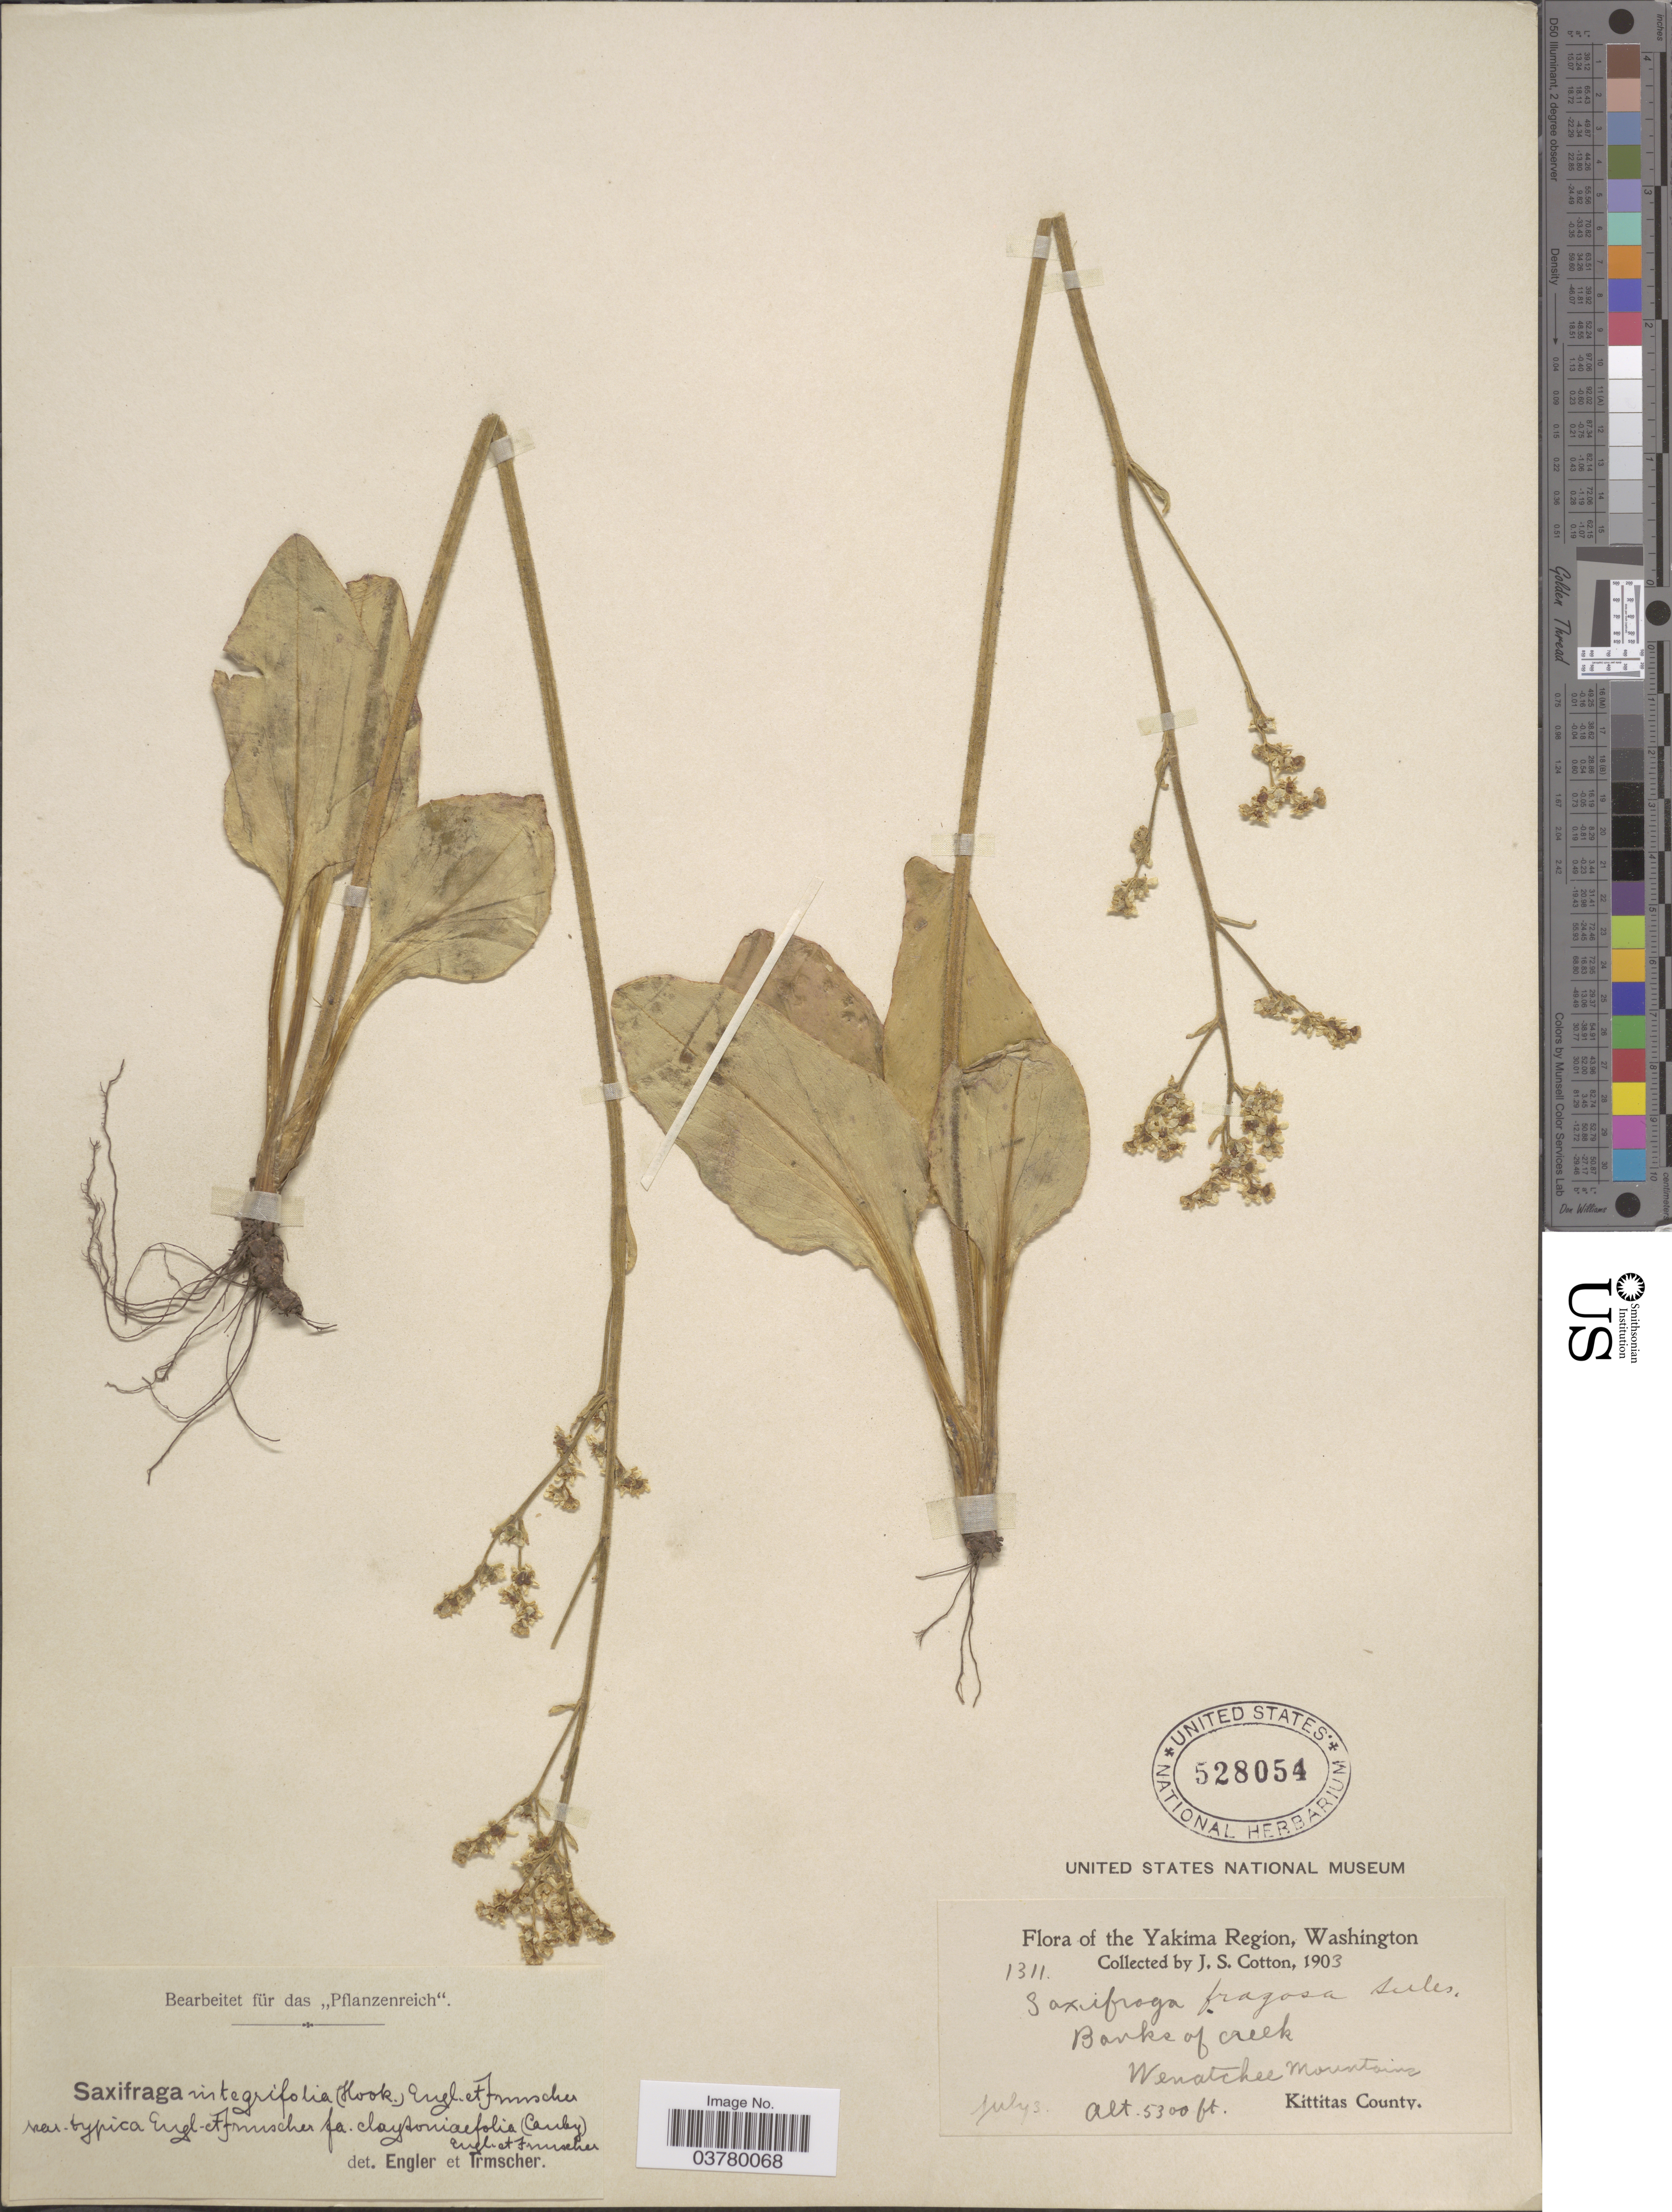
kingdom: Plantae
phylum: Tracheophyta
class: Magnoliopsida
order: Saxifragales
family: Saxifragaceae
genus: Micranthes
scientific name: Micranthes fragosa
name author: (Suksd. ex Small) Small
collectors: J. S. Cotton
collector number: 1311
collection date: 1903-07-03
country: United States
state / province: Washington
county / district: Kittitas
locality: Yakima Region. Banks of creek. Wenatchee Mountains. Kittitas County.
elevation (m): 1615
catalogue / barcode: US 528054